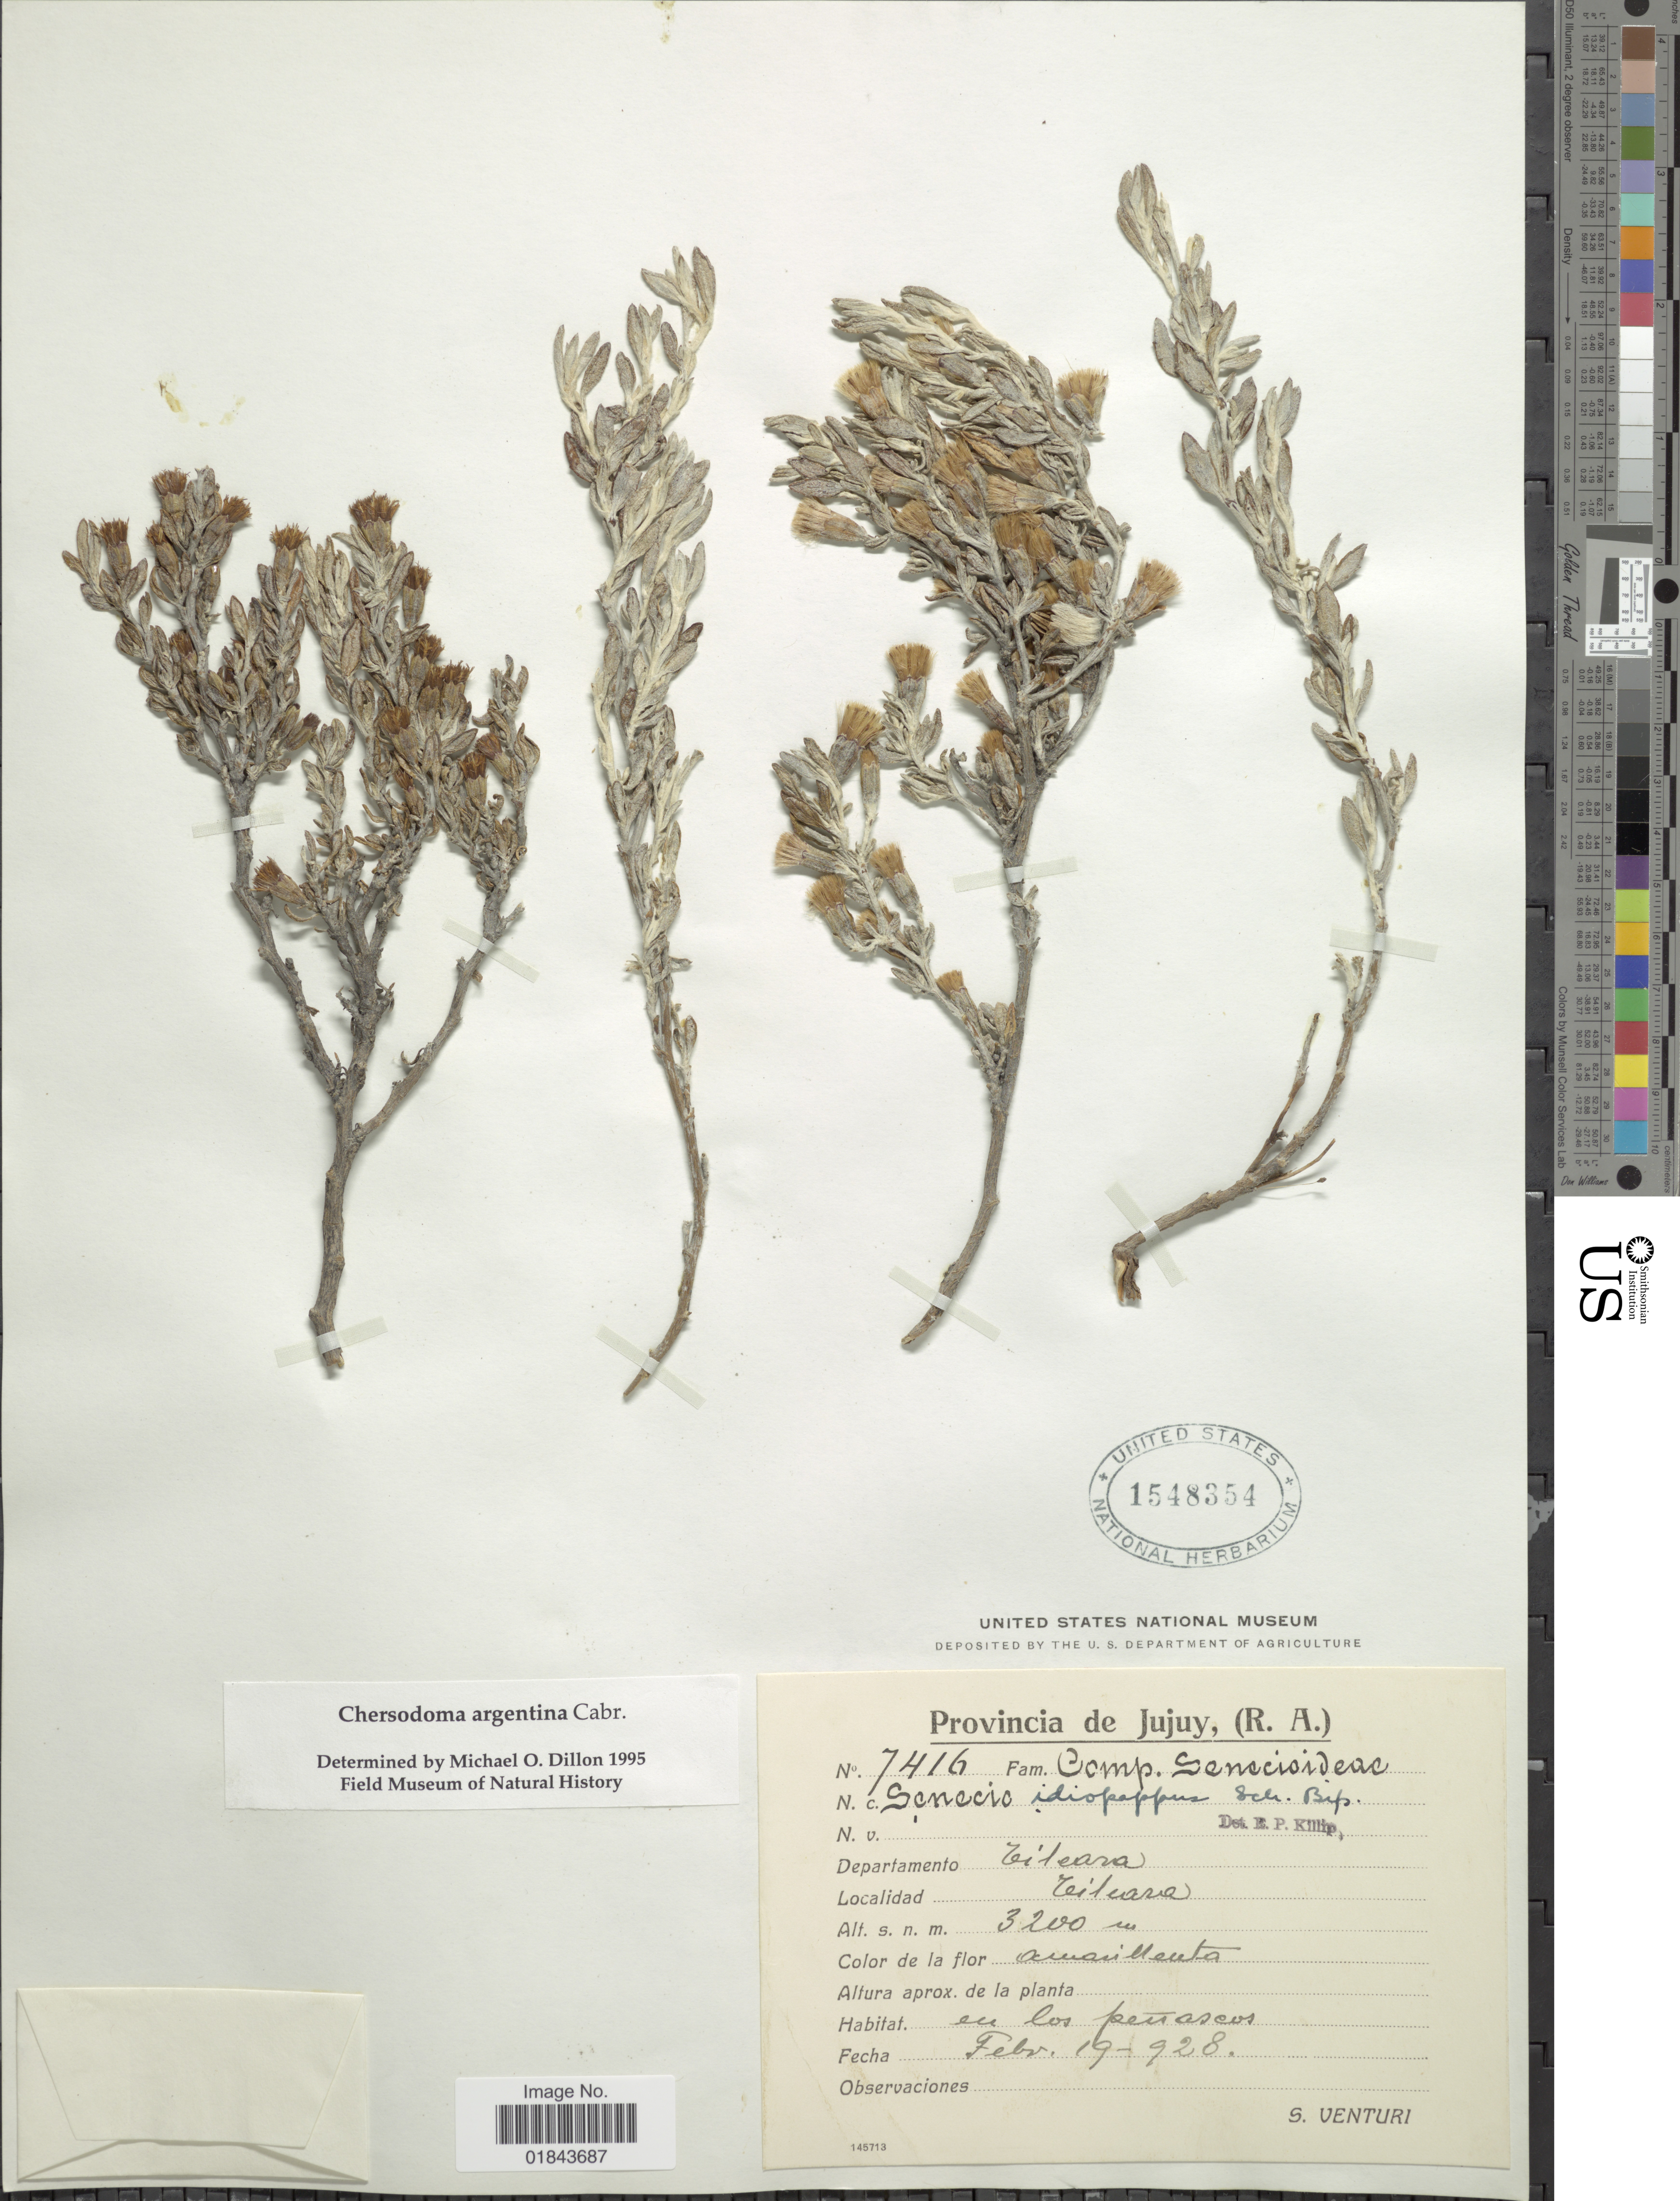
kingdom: Plantae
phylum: Tracheophyta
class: Magnoliopsida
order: Asterales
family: Asteraceae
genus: Chersodoma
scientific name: Chersodoma argentina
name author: Cabrera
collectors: S. Venturi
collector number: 7416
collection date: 1928-02-19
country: Argentina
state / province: Jujuy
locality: Provincia de Jujuy (R. A.), Departamento Citeara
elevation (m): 3200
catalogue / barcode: US 1548354